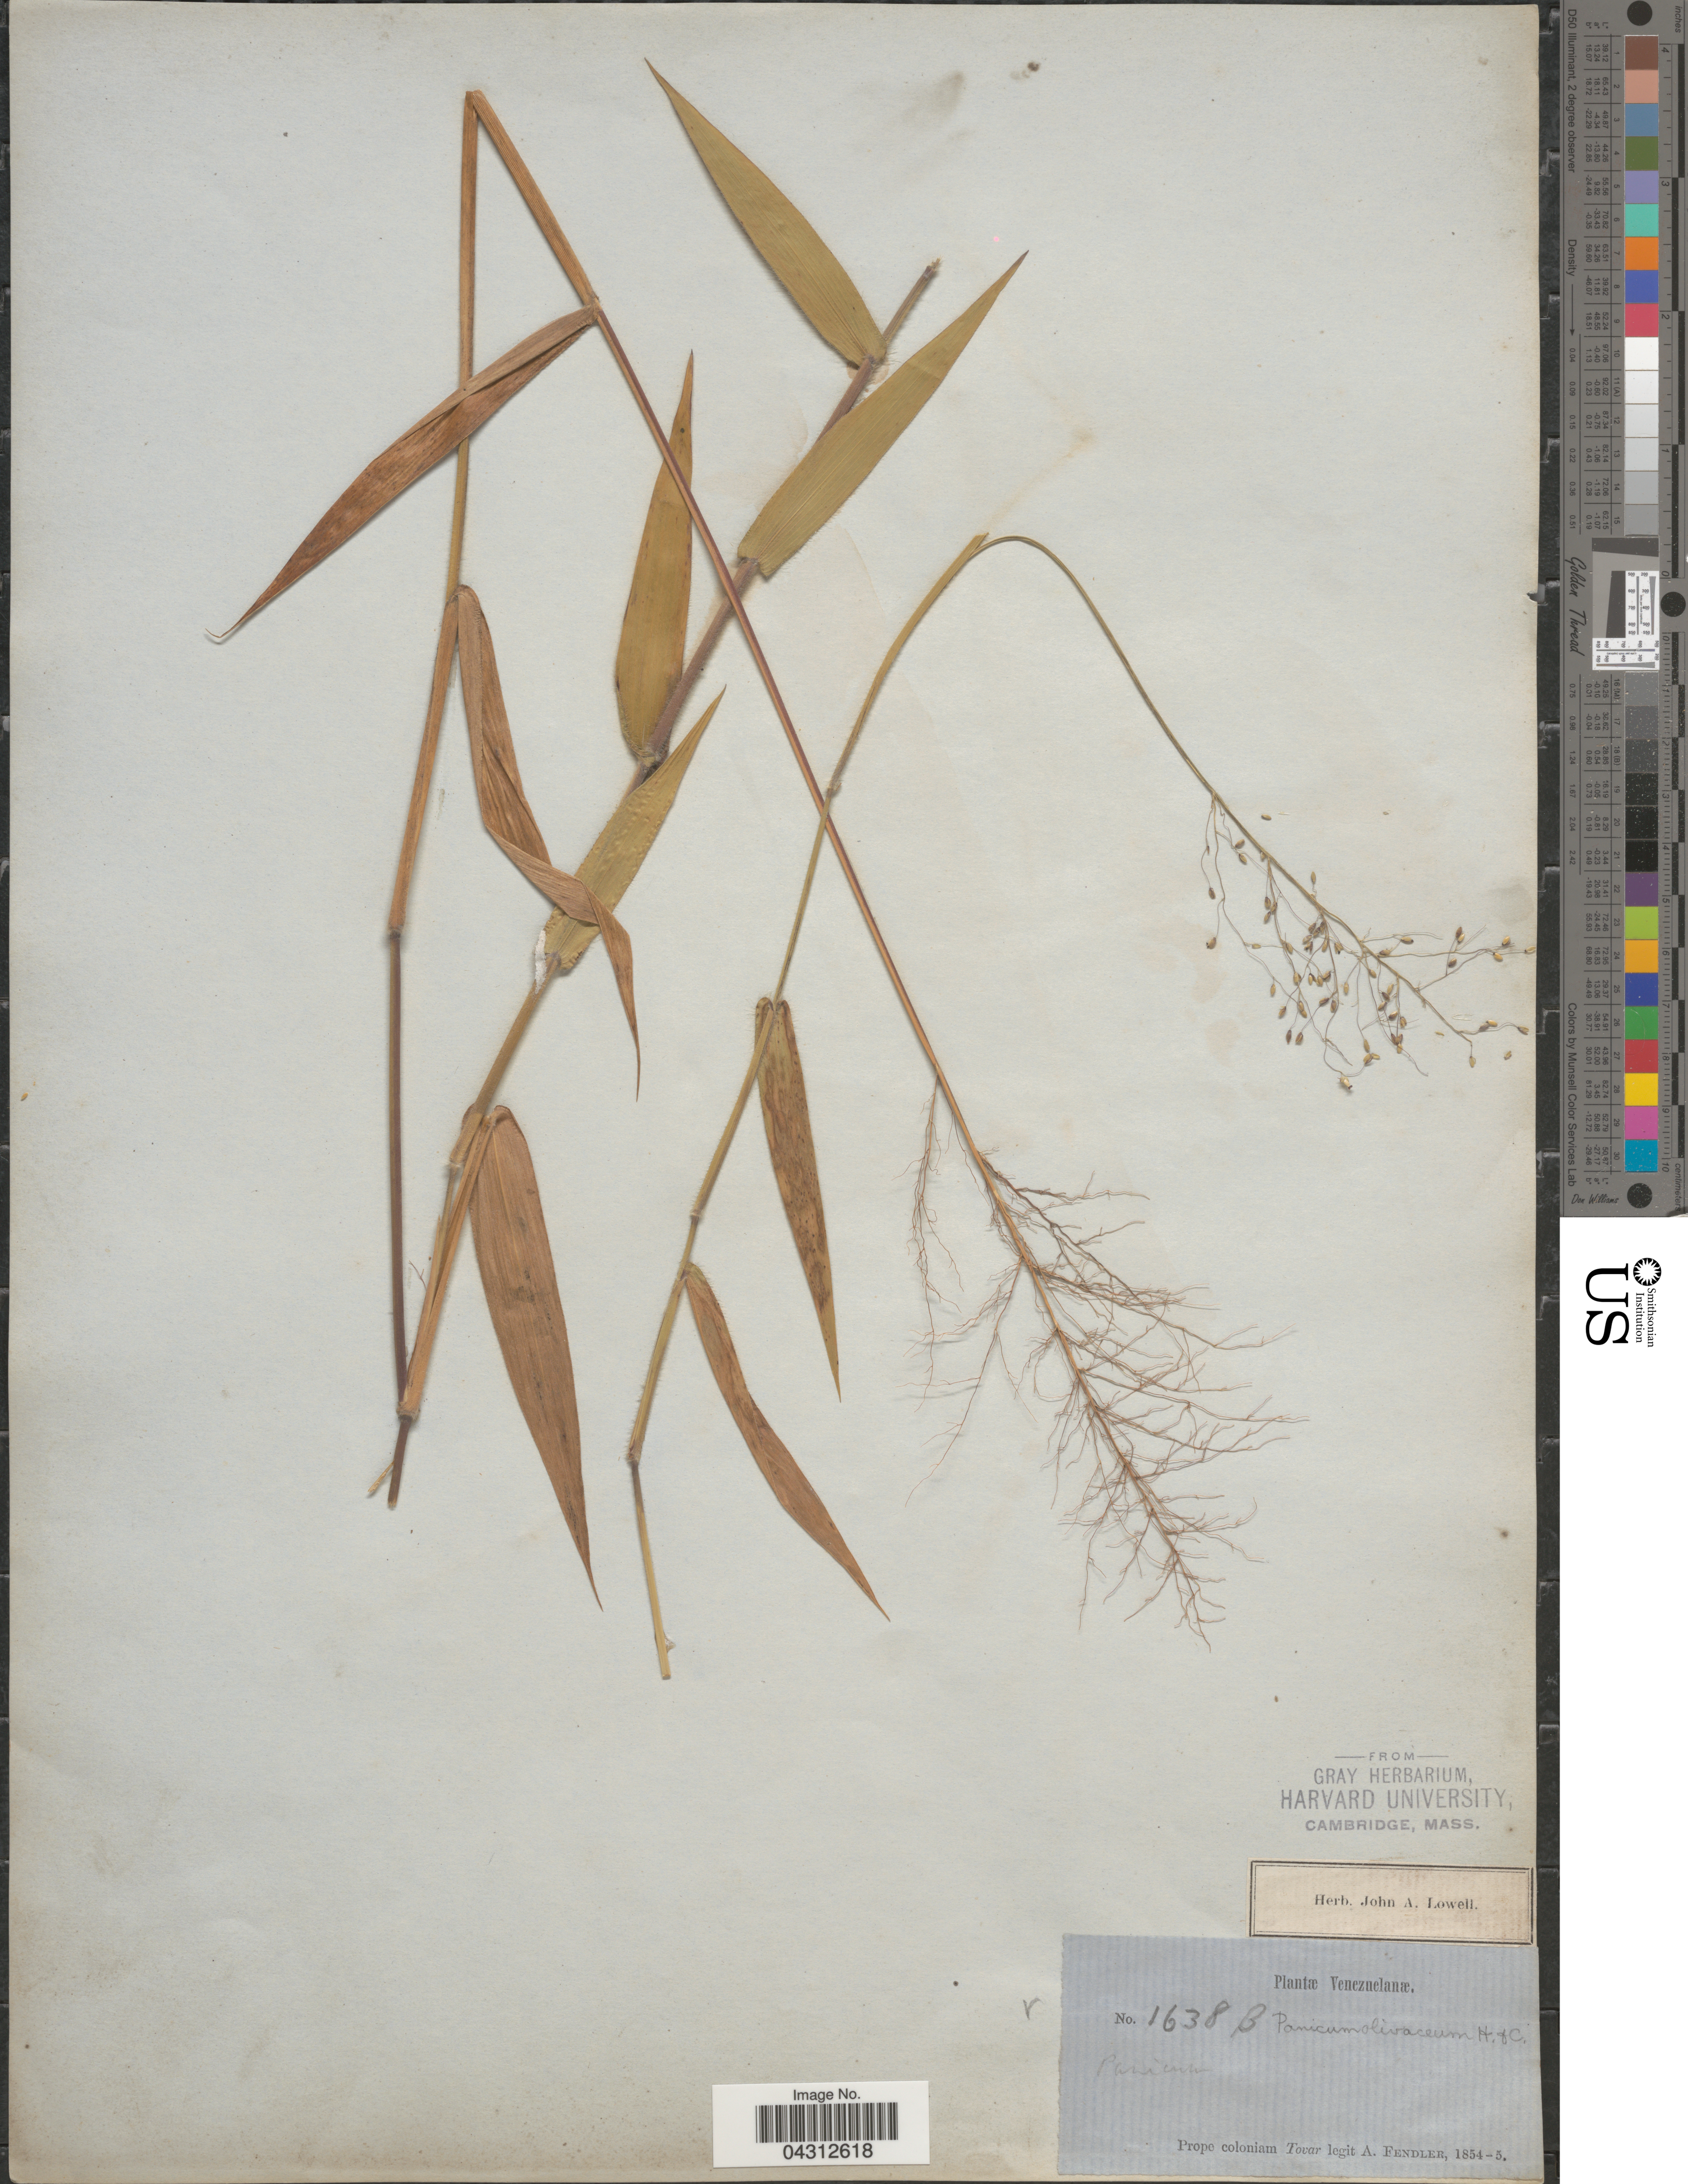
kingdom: Plantae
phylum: Tracheophyta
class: Liliopsida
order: Poales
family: Poaceae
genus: Dichanthelium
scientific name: Dichanthelium acuminatum var. acuminatum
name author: (Sw.) Gould & C.A. Clark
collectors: A. Fendler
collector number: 1638B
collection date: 1854/1855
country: Venezuela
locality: Prope coloniam Tovar.